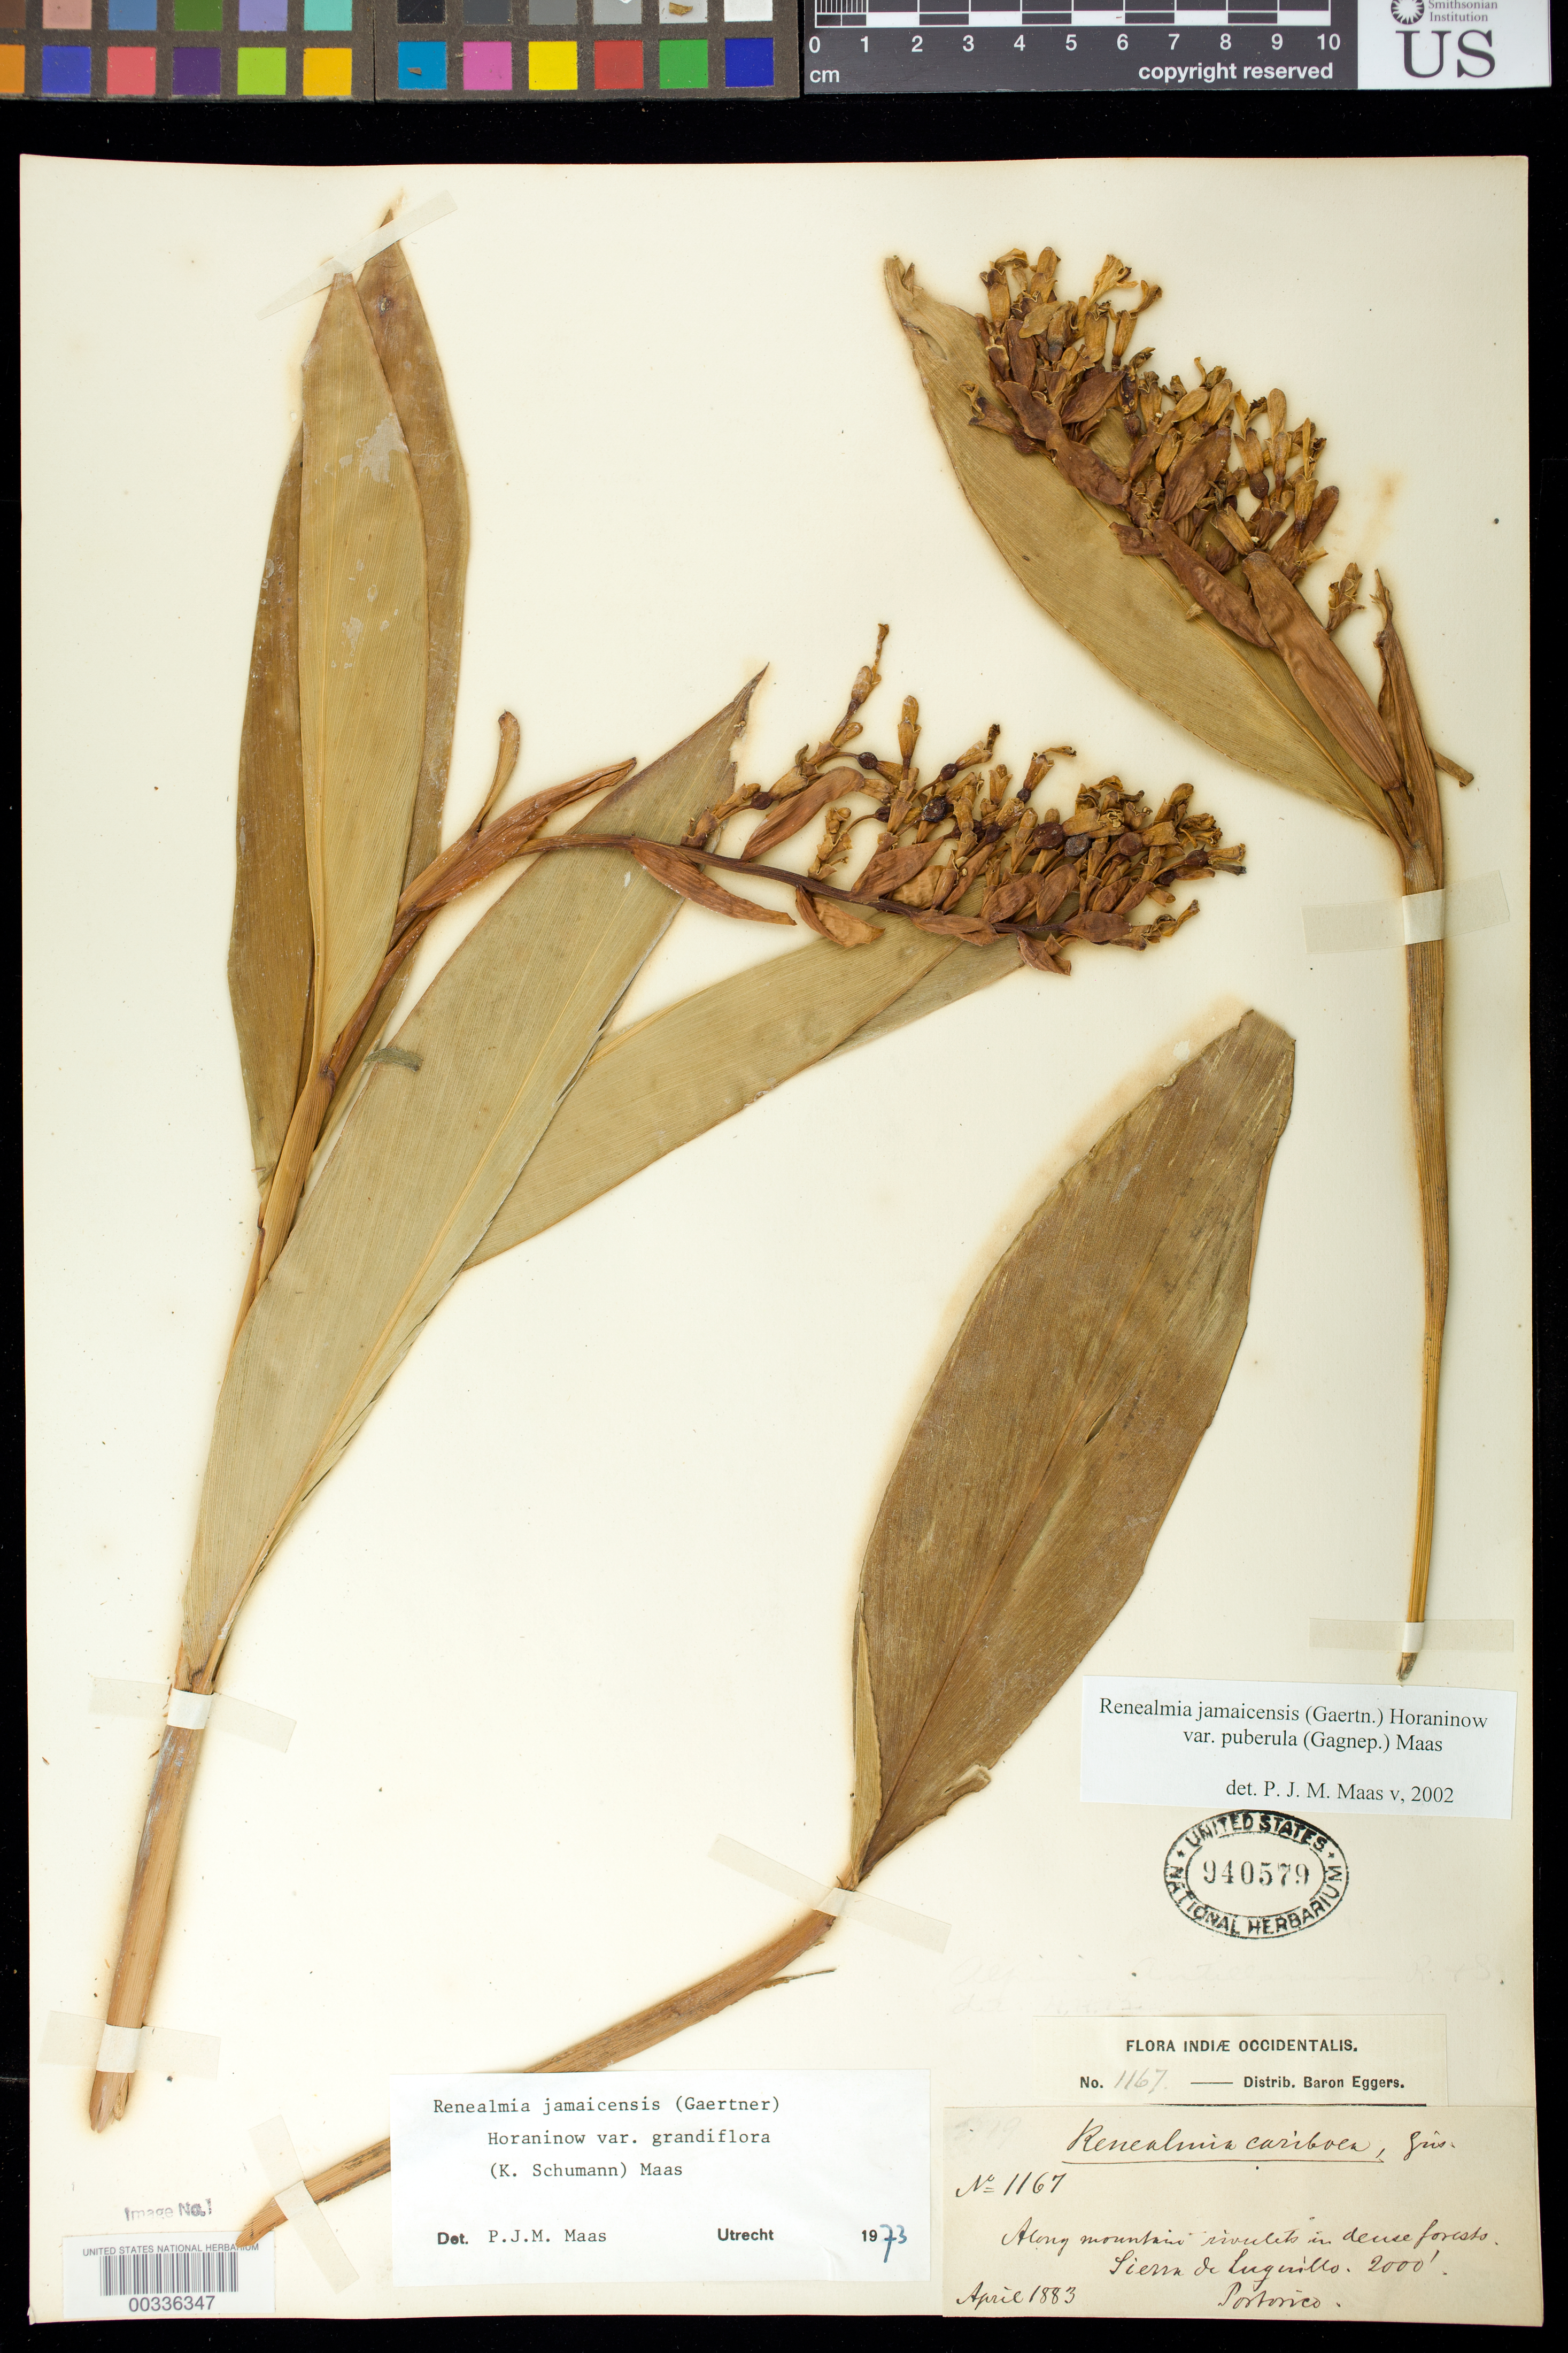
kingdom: Plantae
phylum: Tracheophyta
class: Liliopsida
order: Zingiberales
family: Zingiberaceae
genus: Renealmia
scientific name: Renealmia jamaicensis var. puberula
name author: (Gagnep.) Maas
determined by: Maas, Paul J. M.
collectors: H. F. A. von Eggers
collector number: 1167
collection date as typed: Apr 1883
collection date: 1883-04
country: Puerto Rico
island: Greater Antilles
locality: Sierra de Luquillo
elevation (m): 610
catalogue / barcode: US 940579